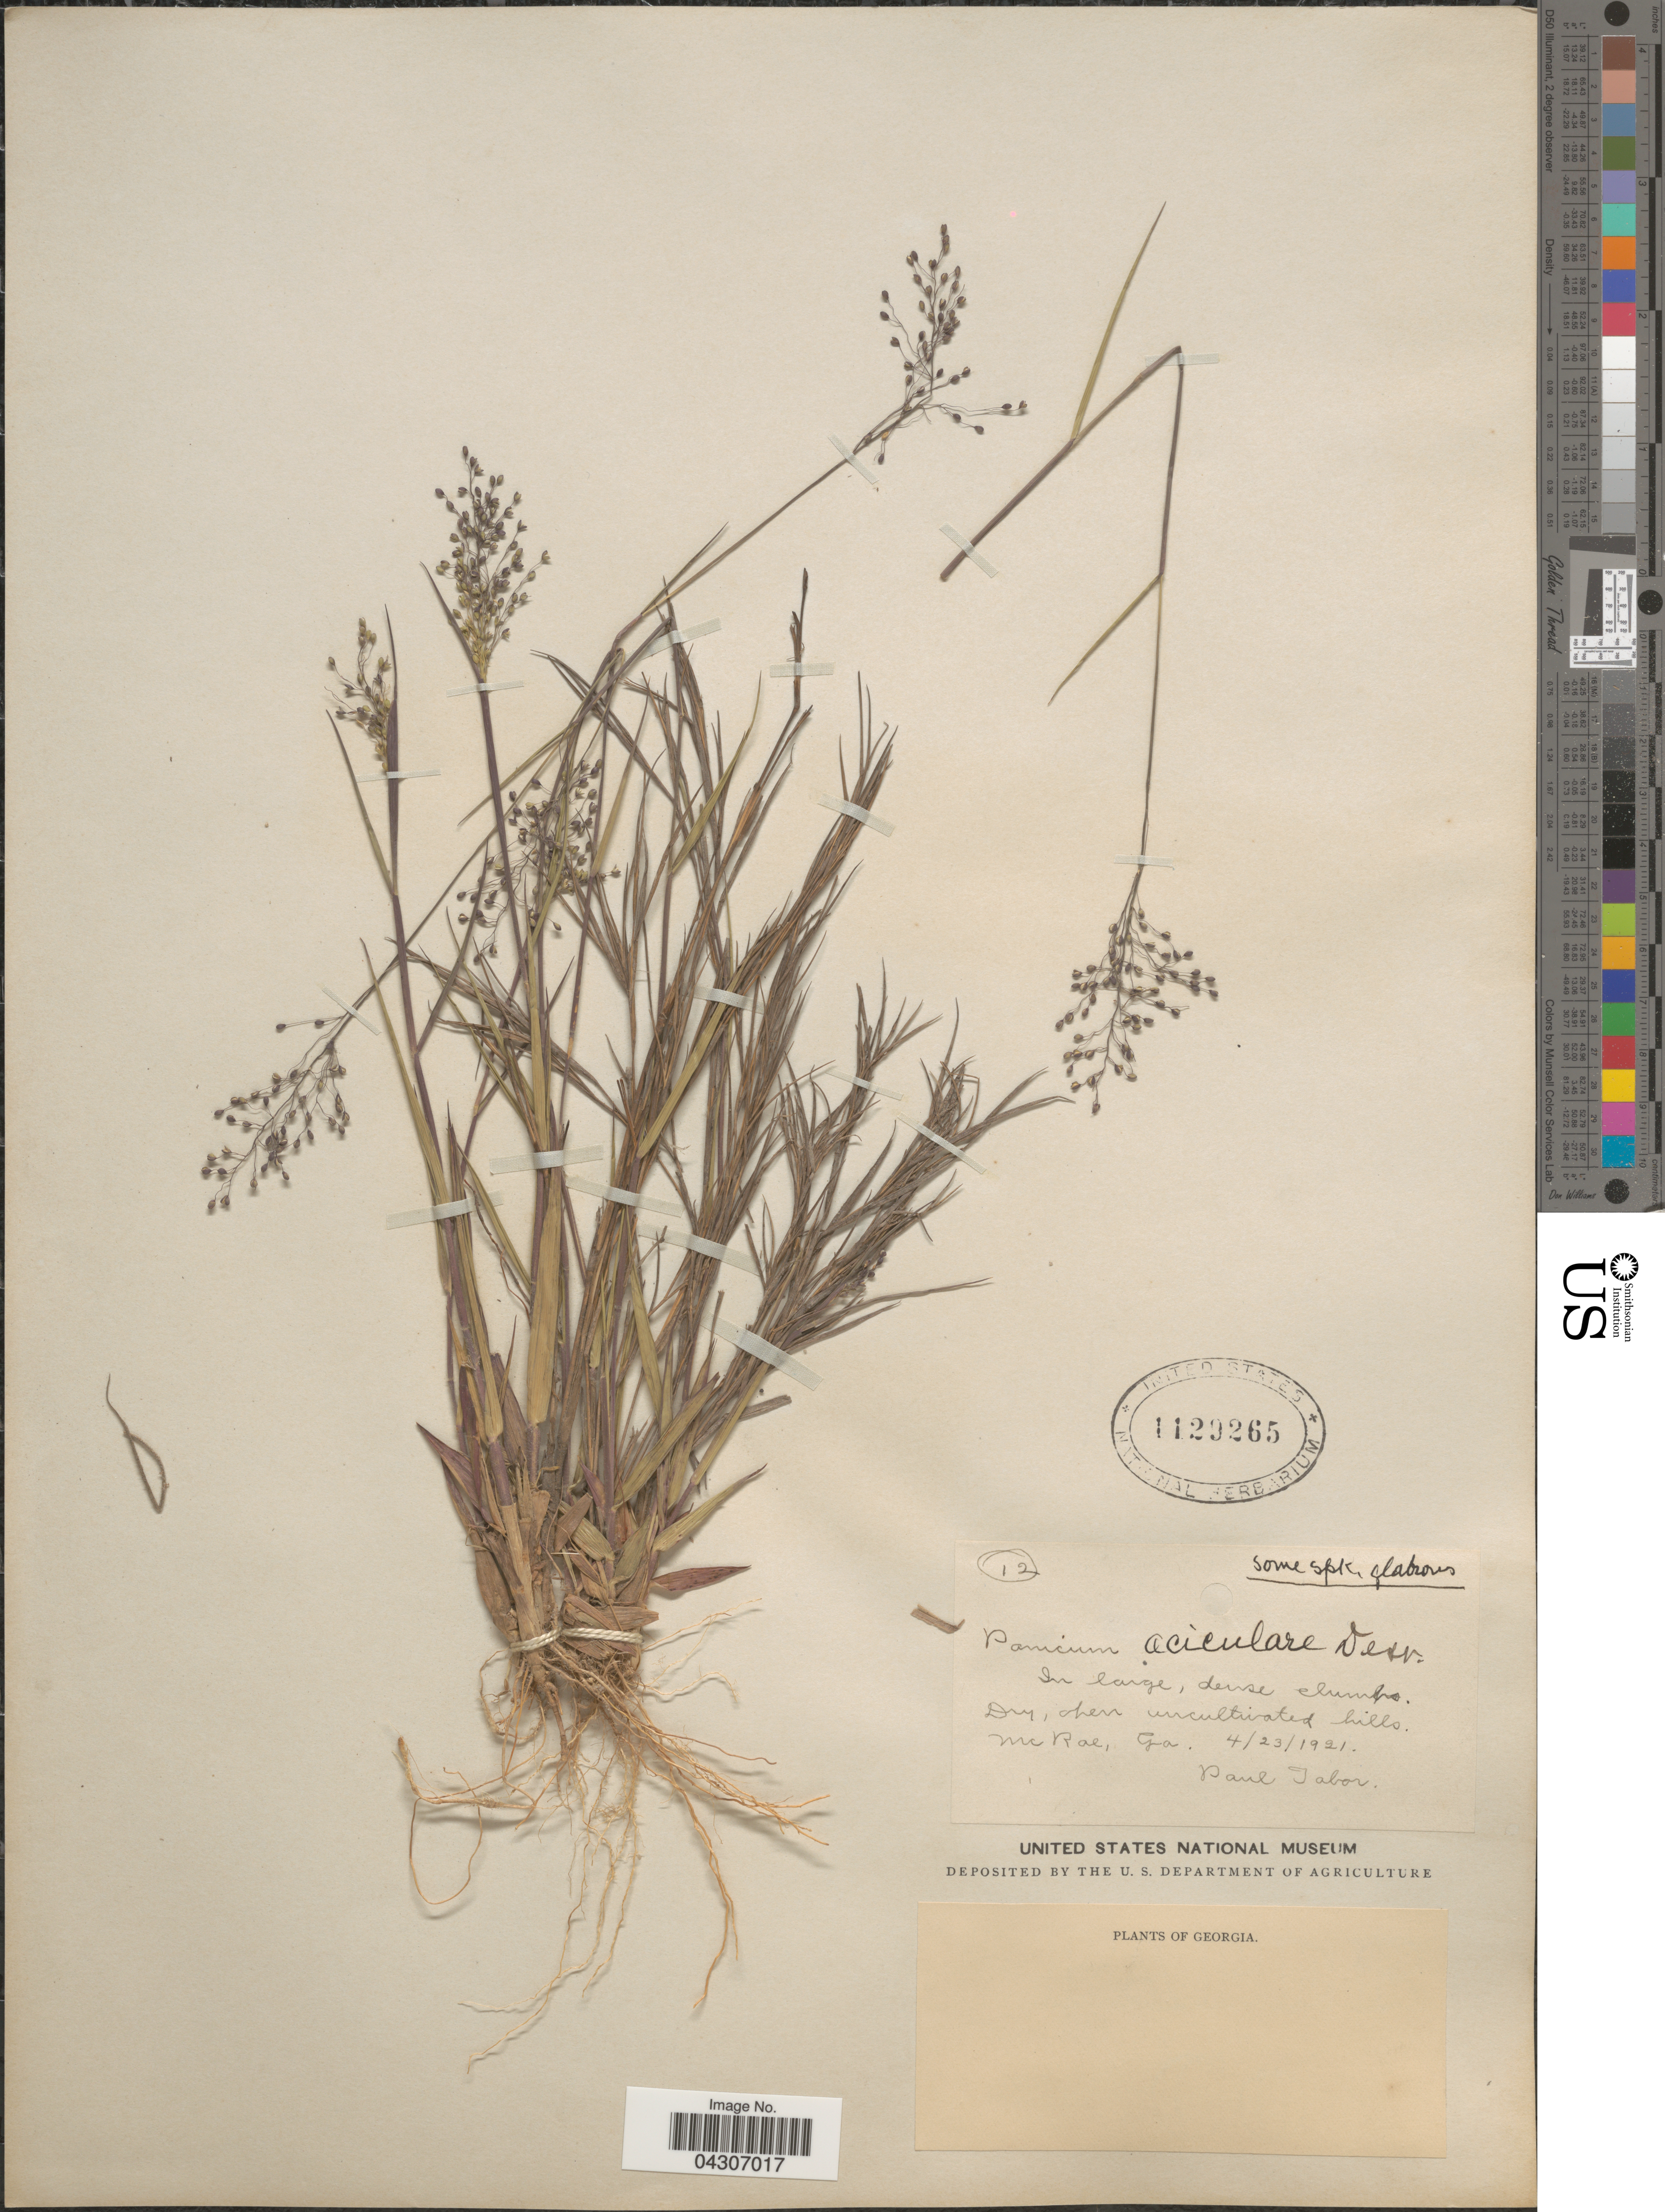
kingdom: Plantae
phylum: Tracheophyta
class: Liliopsida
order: Poales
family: Poaceae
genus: Dichanthelium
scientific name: Dichanthelium aciculare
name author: (Desv. ex Poir.) Gould & C.A. Clark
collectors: P. Tabor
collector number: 12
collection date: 1921-04-23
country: United States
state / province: Georgia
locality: McRae.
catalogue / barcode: US 1129265